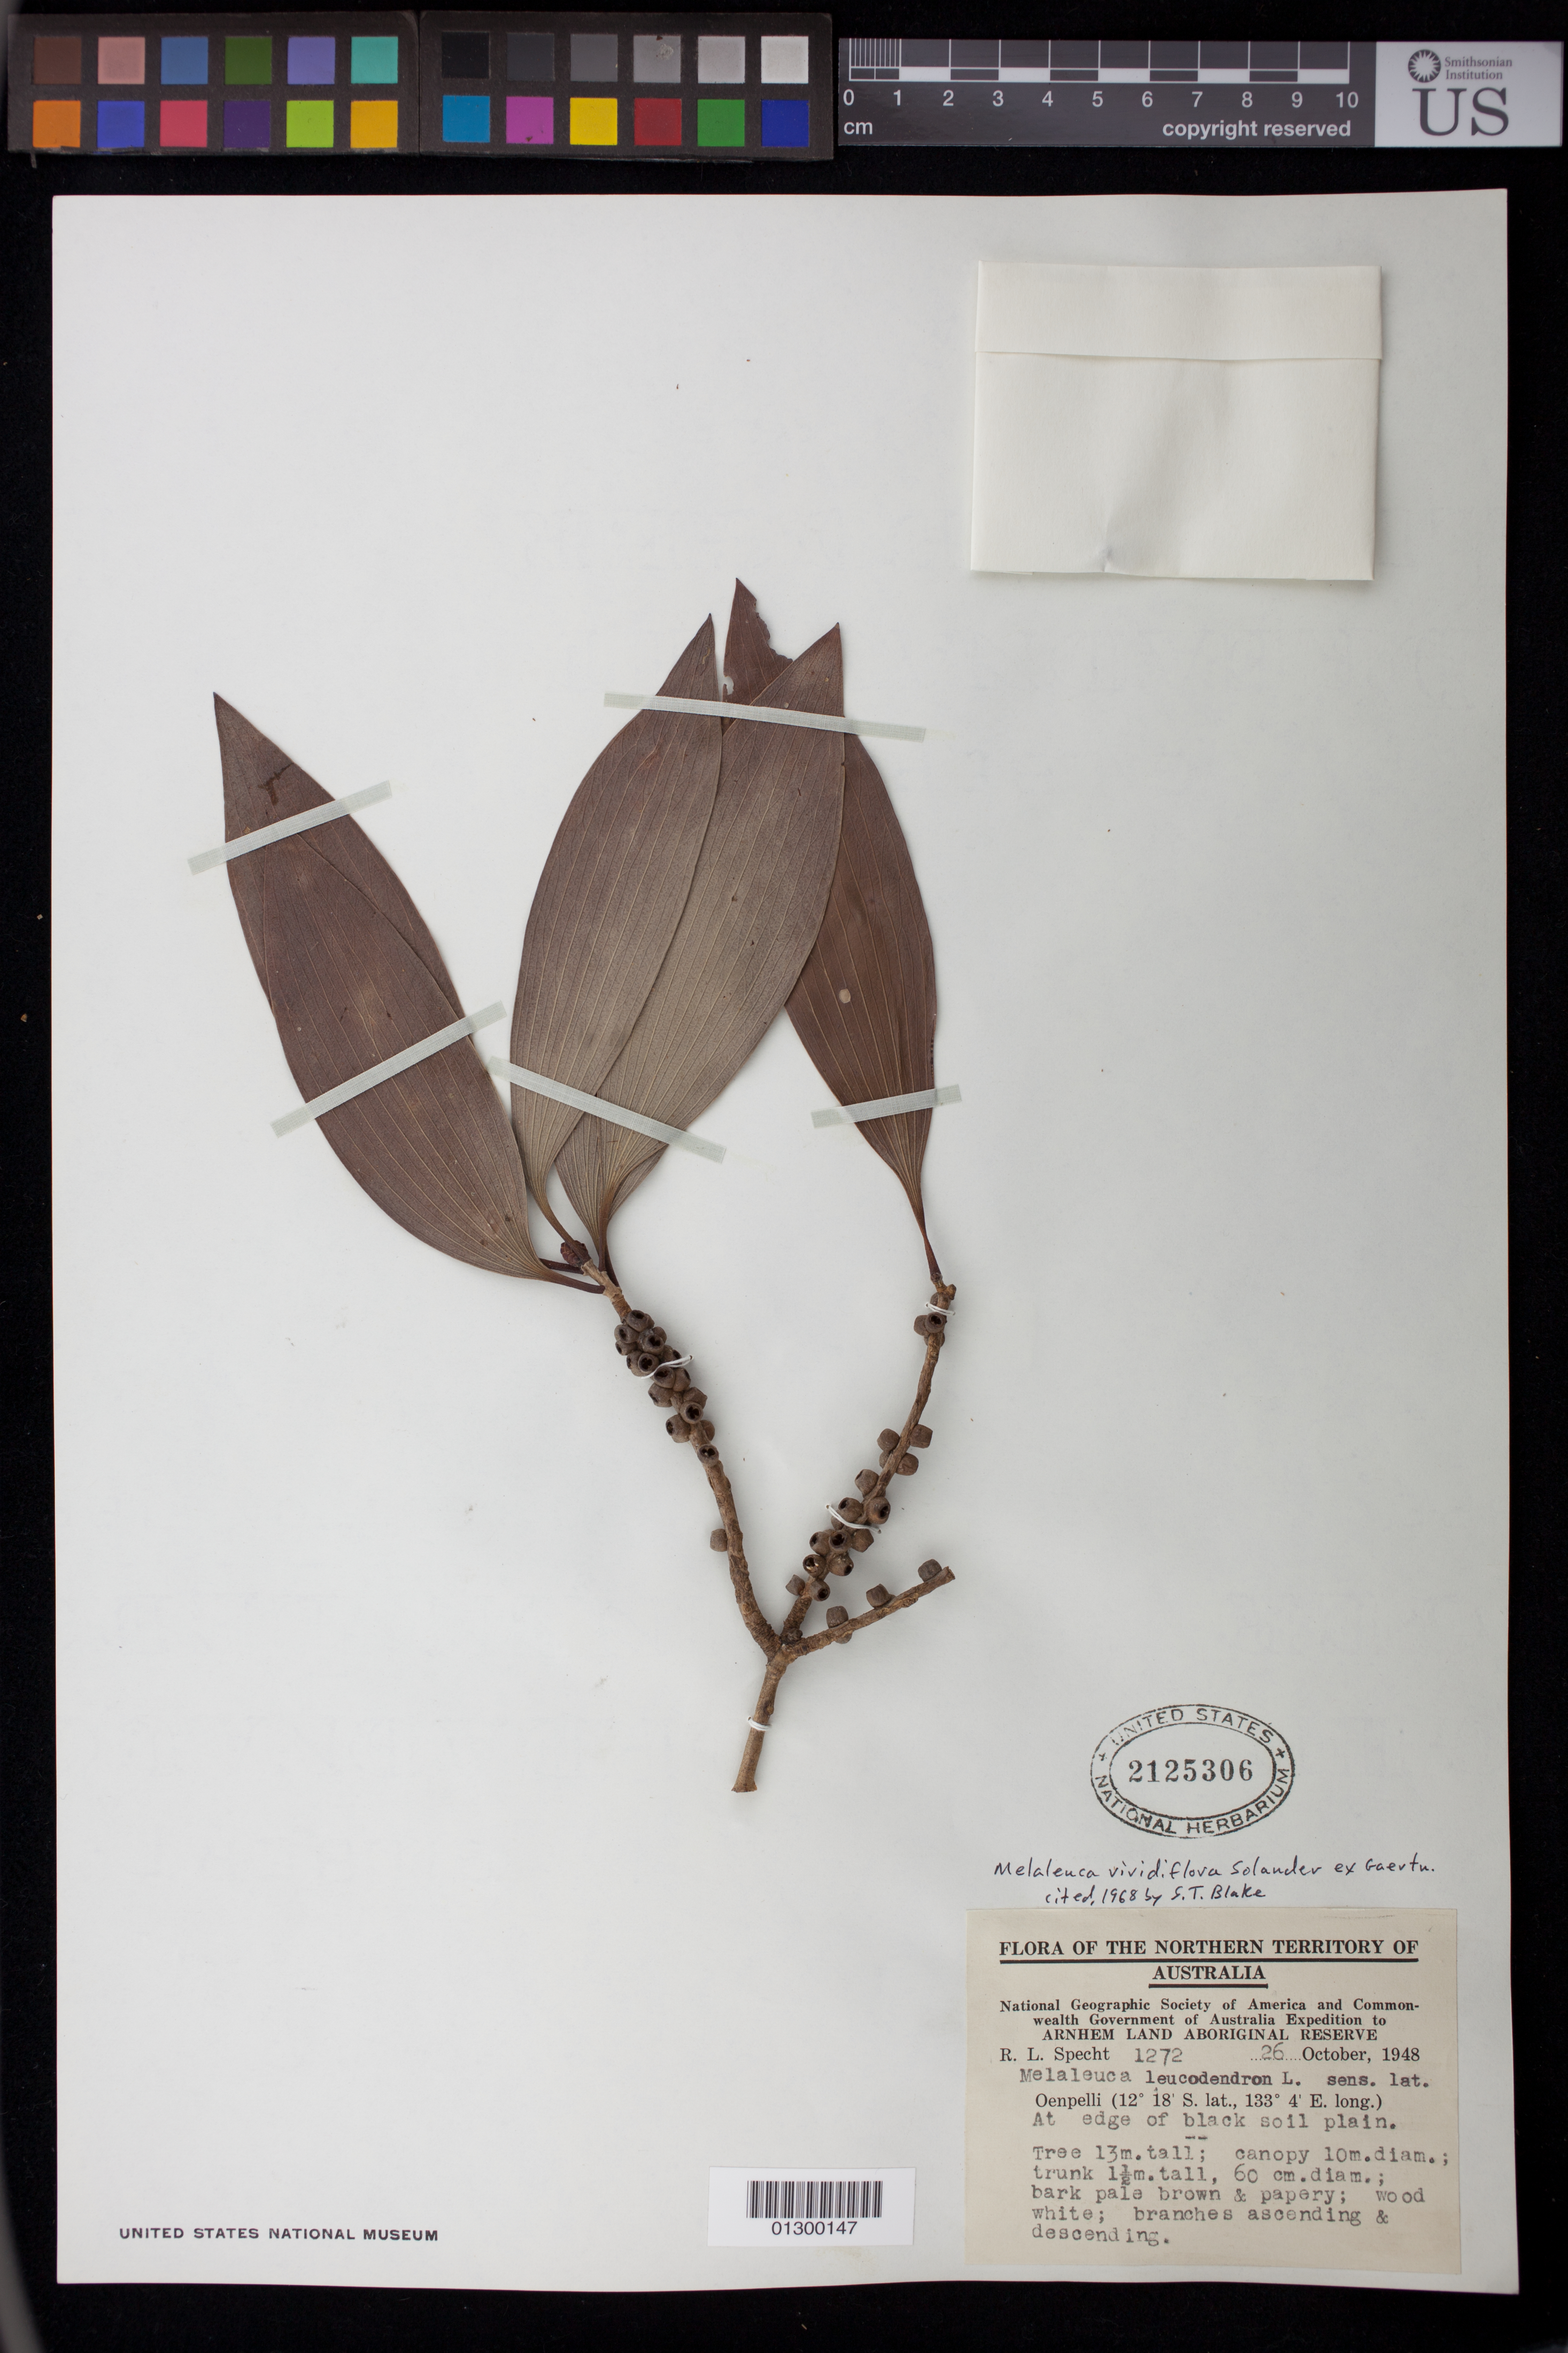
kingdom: Plantae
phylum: Tracheophyta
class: Magnoliopsida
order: Myrtales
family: Myrtaceae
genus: Melaleuca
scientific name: Melaleuca viridiflora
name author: Sol. ex Gaertn.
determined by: Blake, S. T.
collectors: R. L. Specht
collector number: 1272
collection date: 1948-10-26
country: Australia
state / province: Northern Territory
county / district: West Arnhem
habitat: At edge of black soil plain.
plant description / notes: Tree 13 m. tall; canopy 10 m. diam.; trunk 1.5 m. tall, 60 cm. diam.; bark pale brown and papery; wood white; branches ascending and descending.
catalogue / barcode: US 2125306